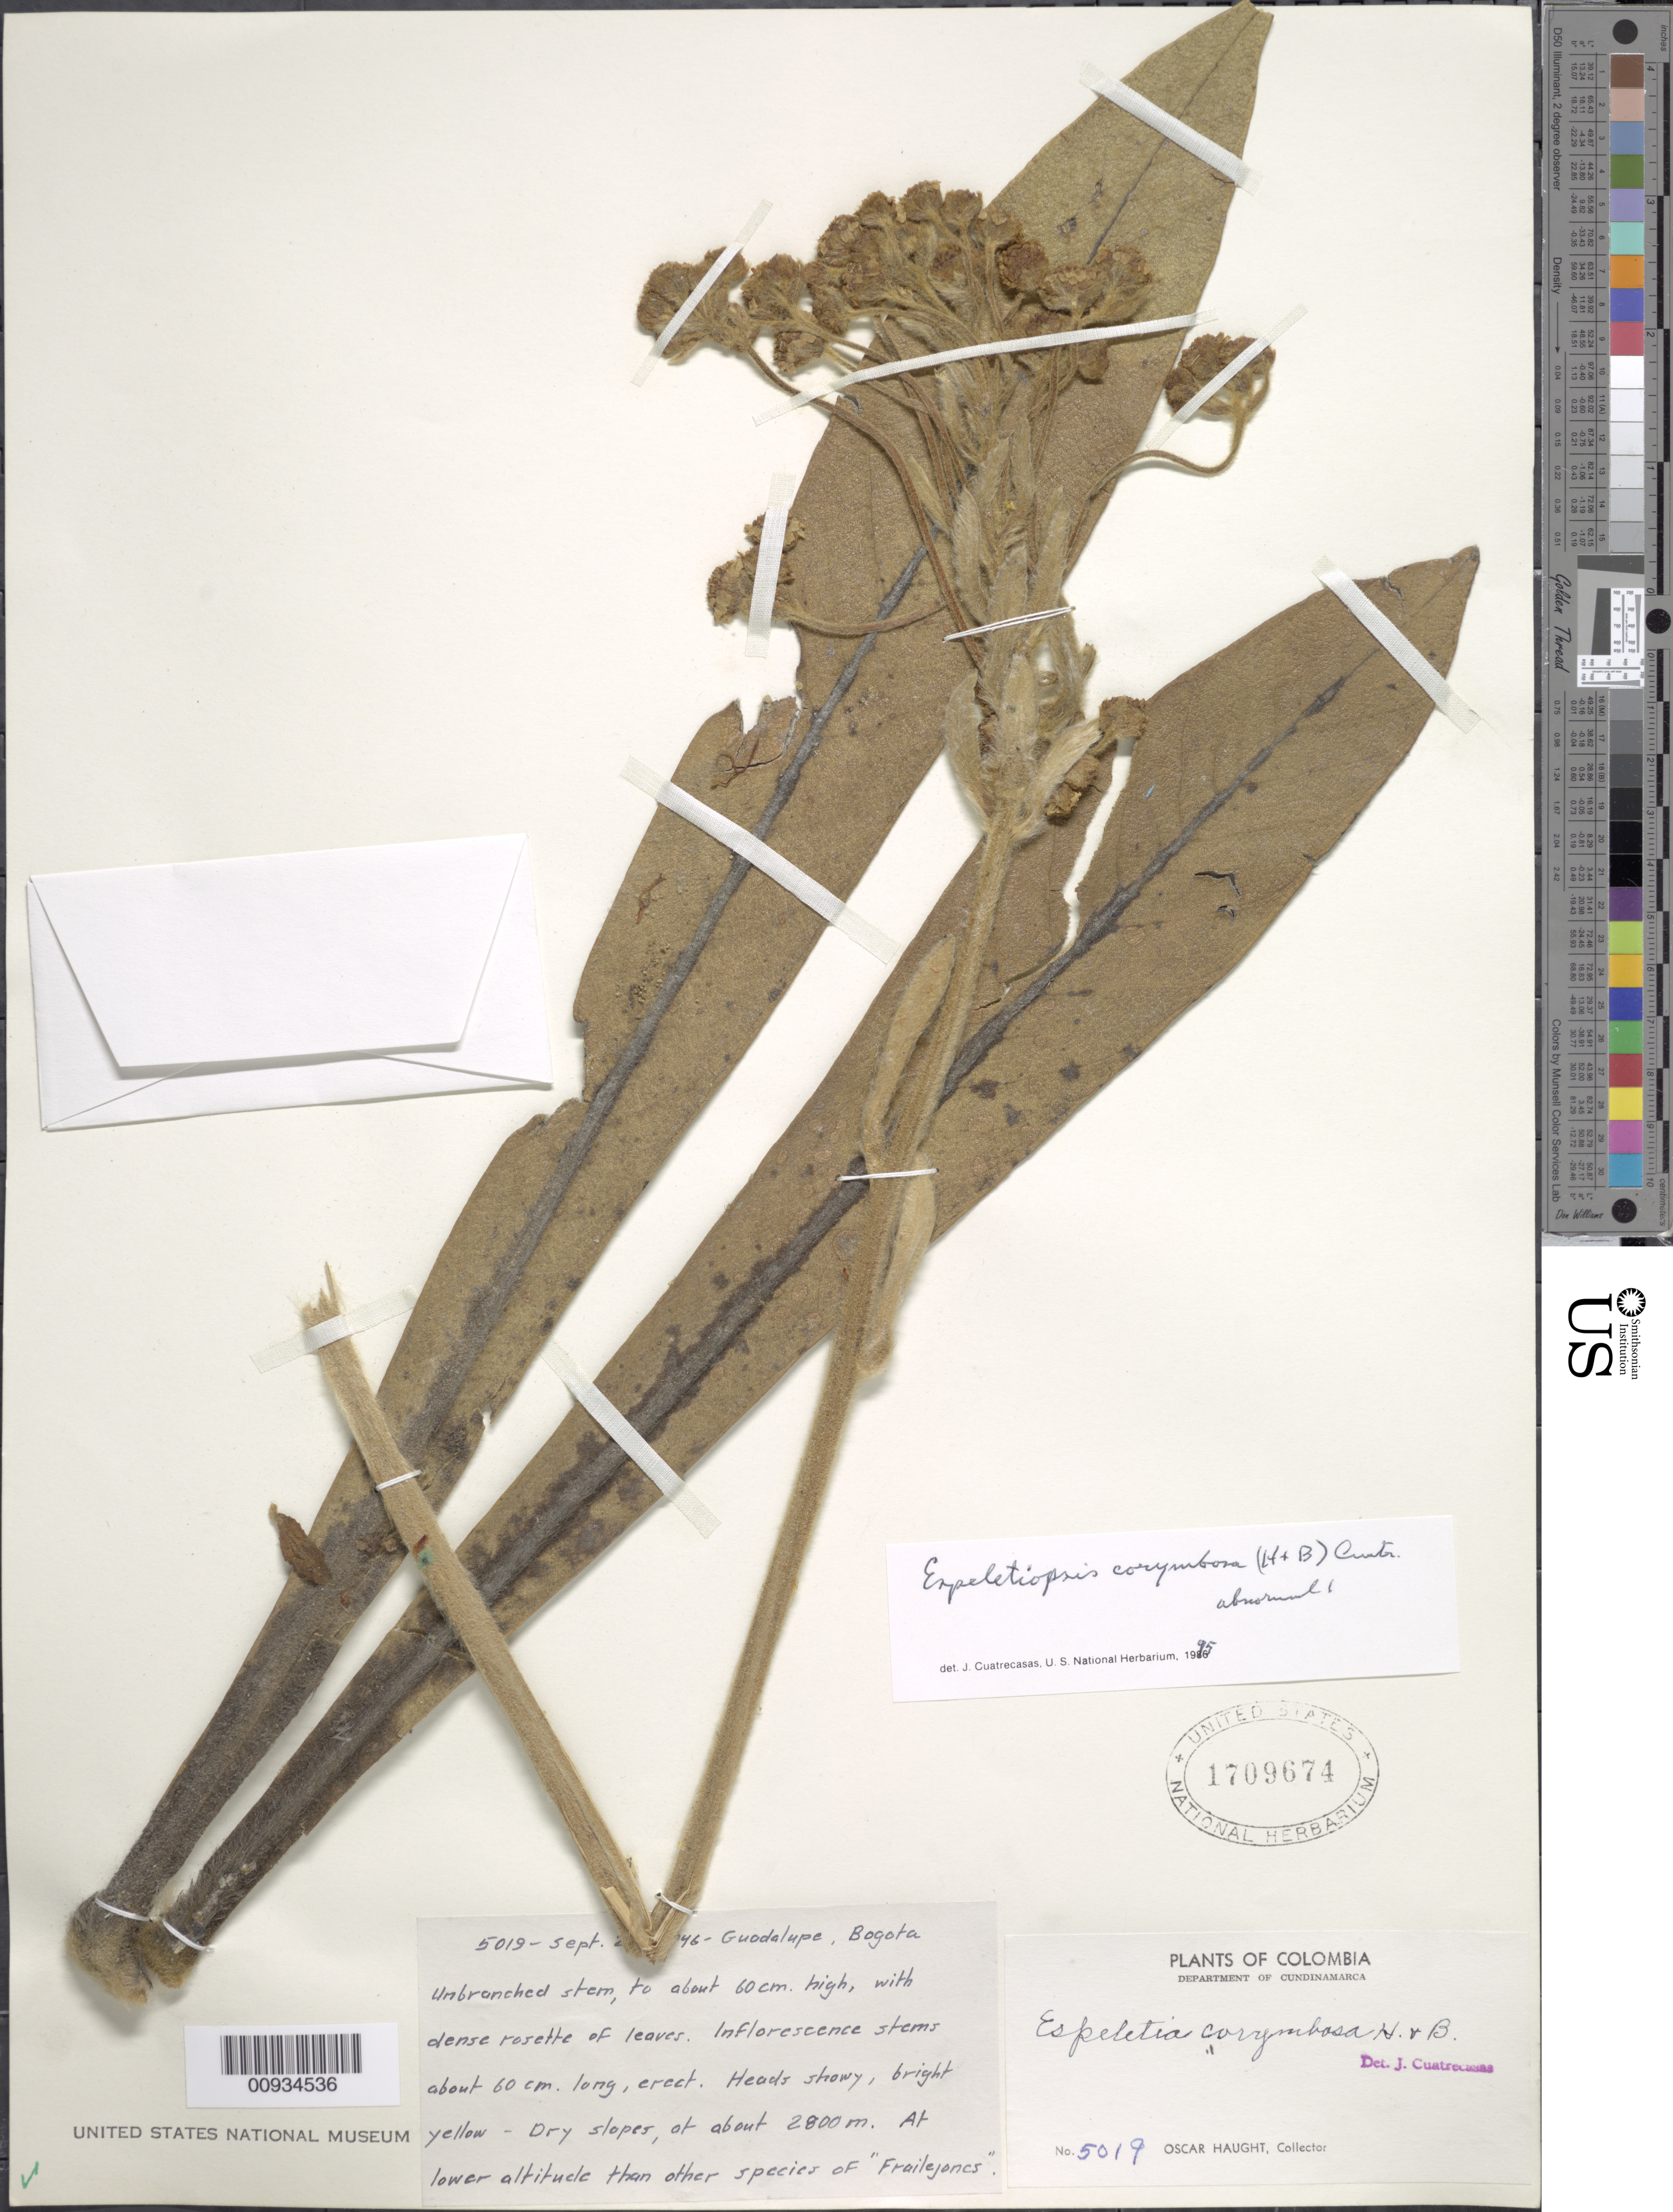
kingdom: Plantae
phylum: Tracheophyta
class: Magnoliopsida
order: Asterales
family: Asteraceae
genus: Espeletiopsis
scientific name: Espeletiopsis corymbosa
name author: (Humb. & Bonpl.) Cuatrec.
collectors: O. Haught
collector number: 5019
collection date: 1946-09-28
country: Colombia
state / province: Cundinamarca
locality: Guadalupe, Bogotá.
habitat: Dry slopes. At lower altitude than other species of frailejones.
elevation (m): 2800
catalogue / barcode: US 1709674